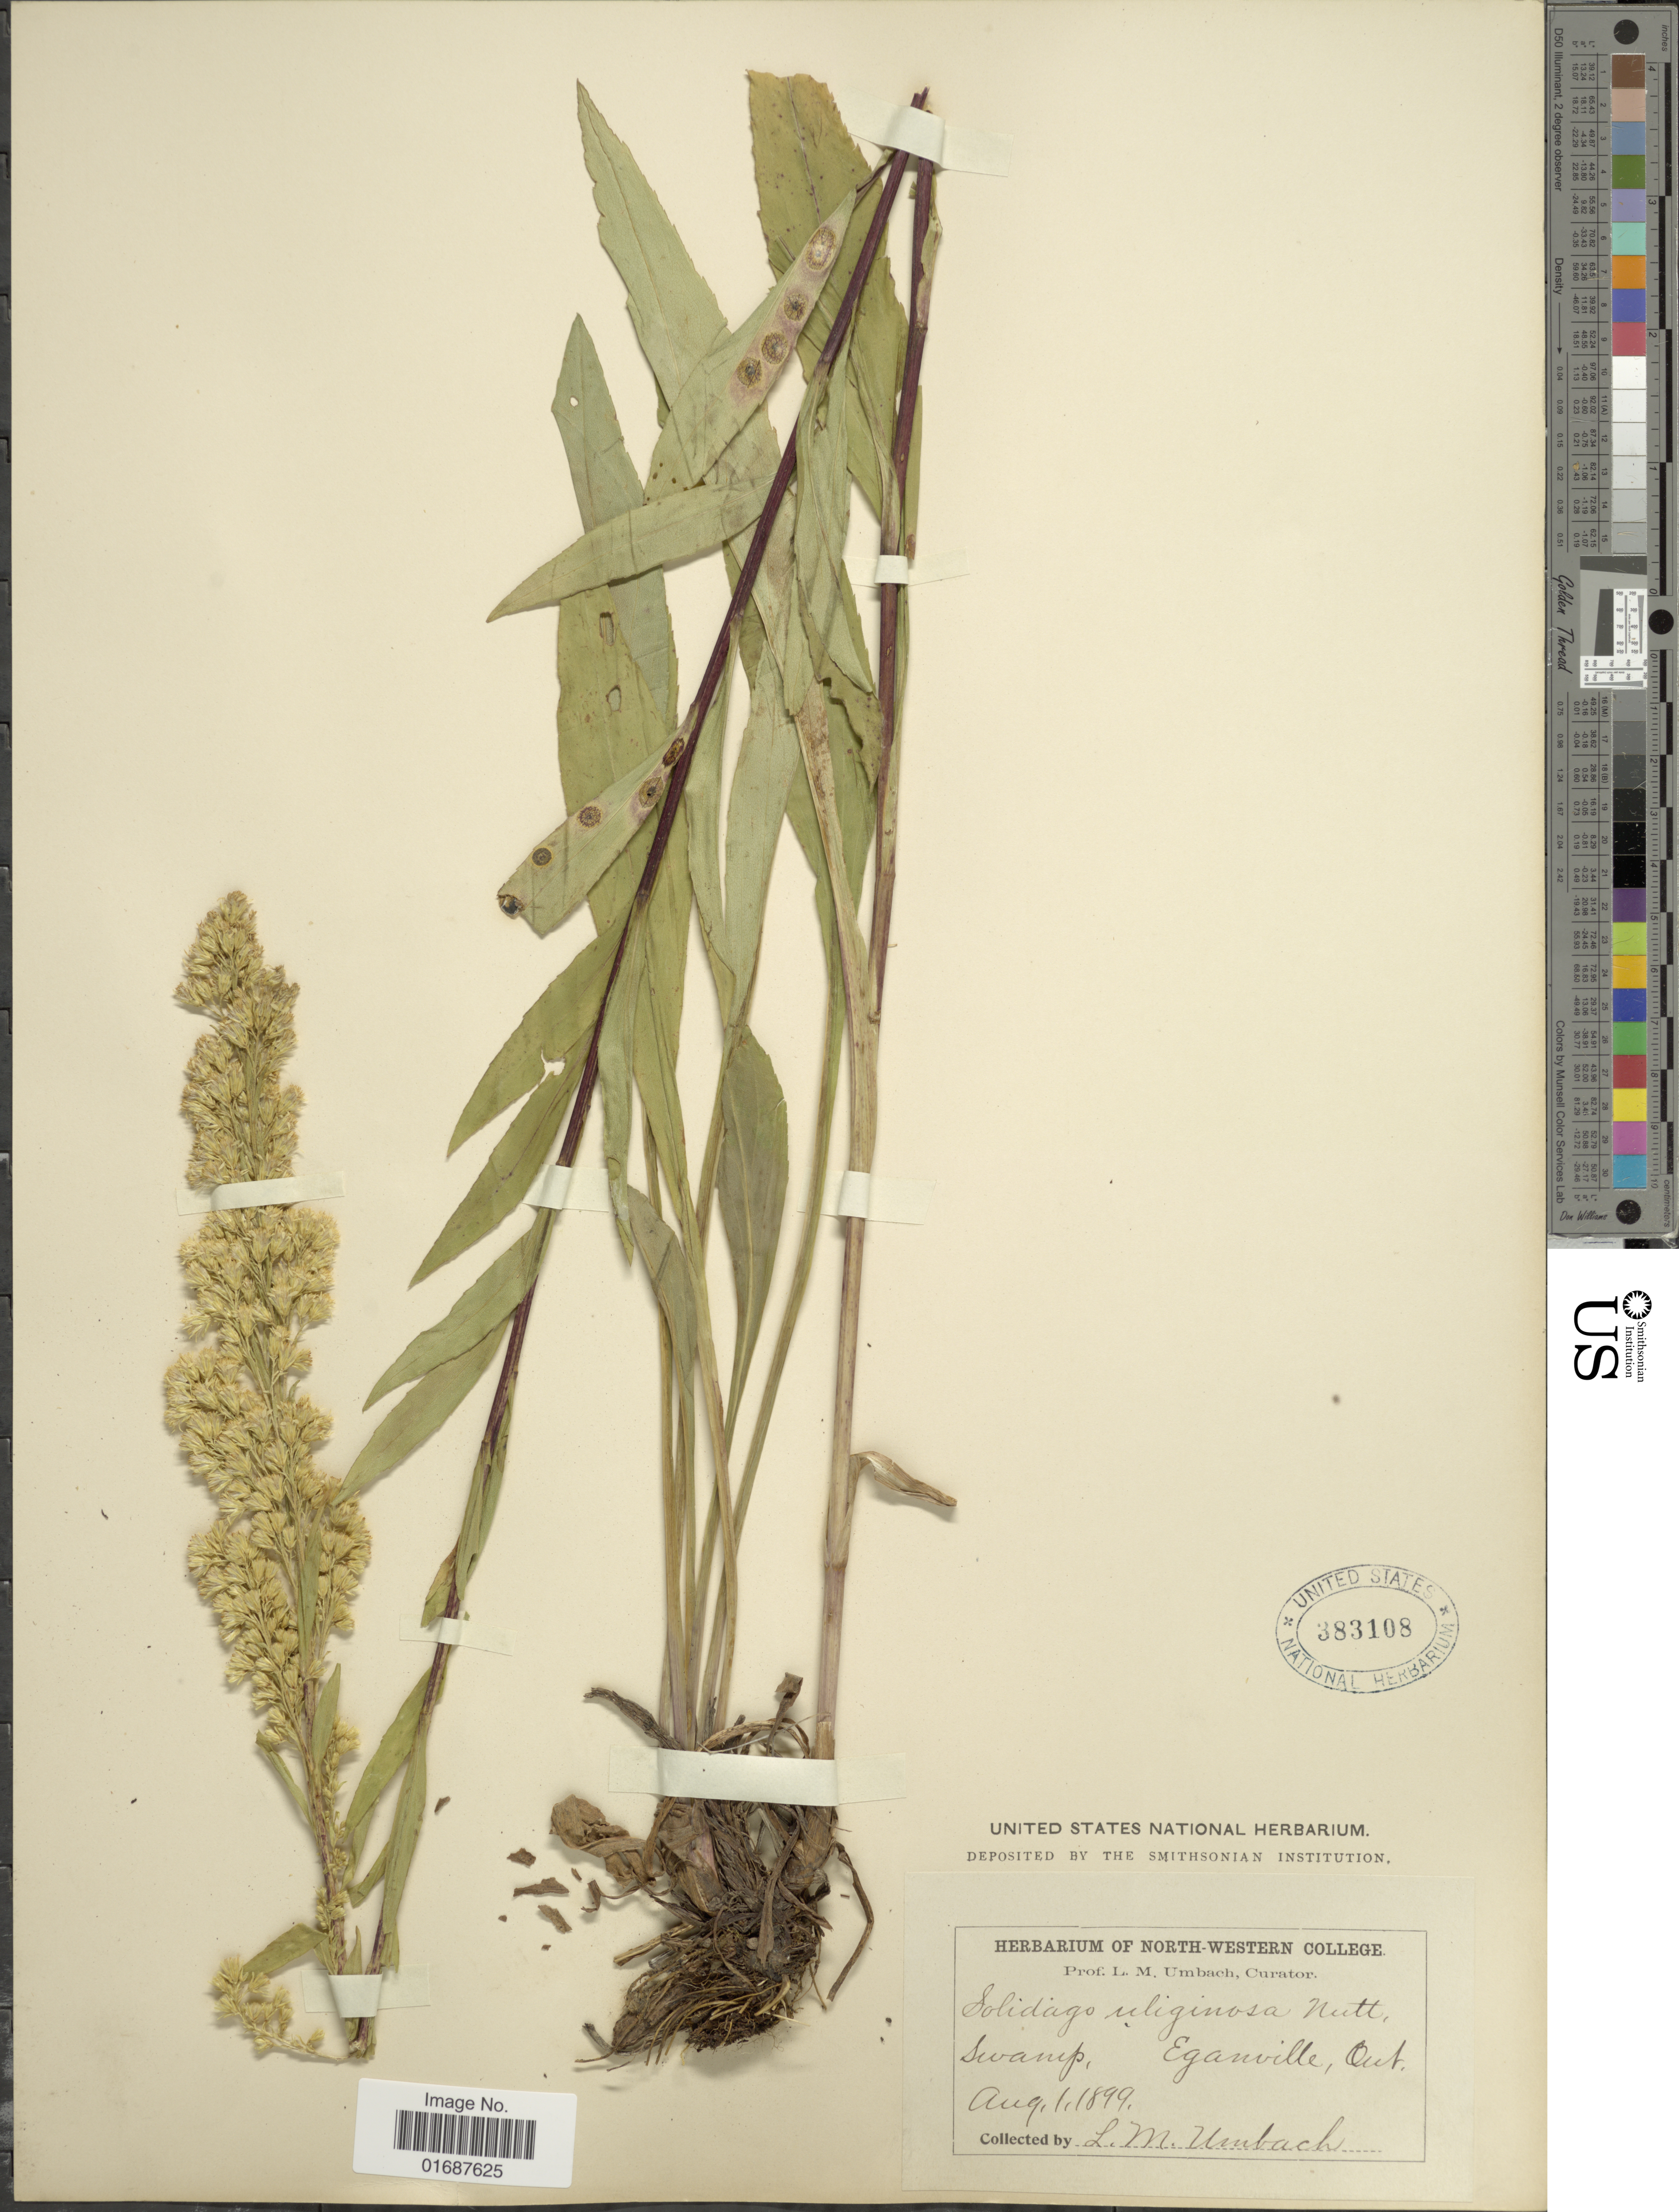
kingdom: Plantae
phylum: Tracheophyta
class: Magnoliopsida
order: Asterales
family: Asteraceae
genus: Solidago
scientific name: Solidago uliginosa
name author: Nutt.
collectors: L. M. Umbach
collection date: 1899-08-01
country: Canada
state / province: Ontario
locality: Eganville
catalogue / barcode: US 383108